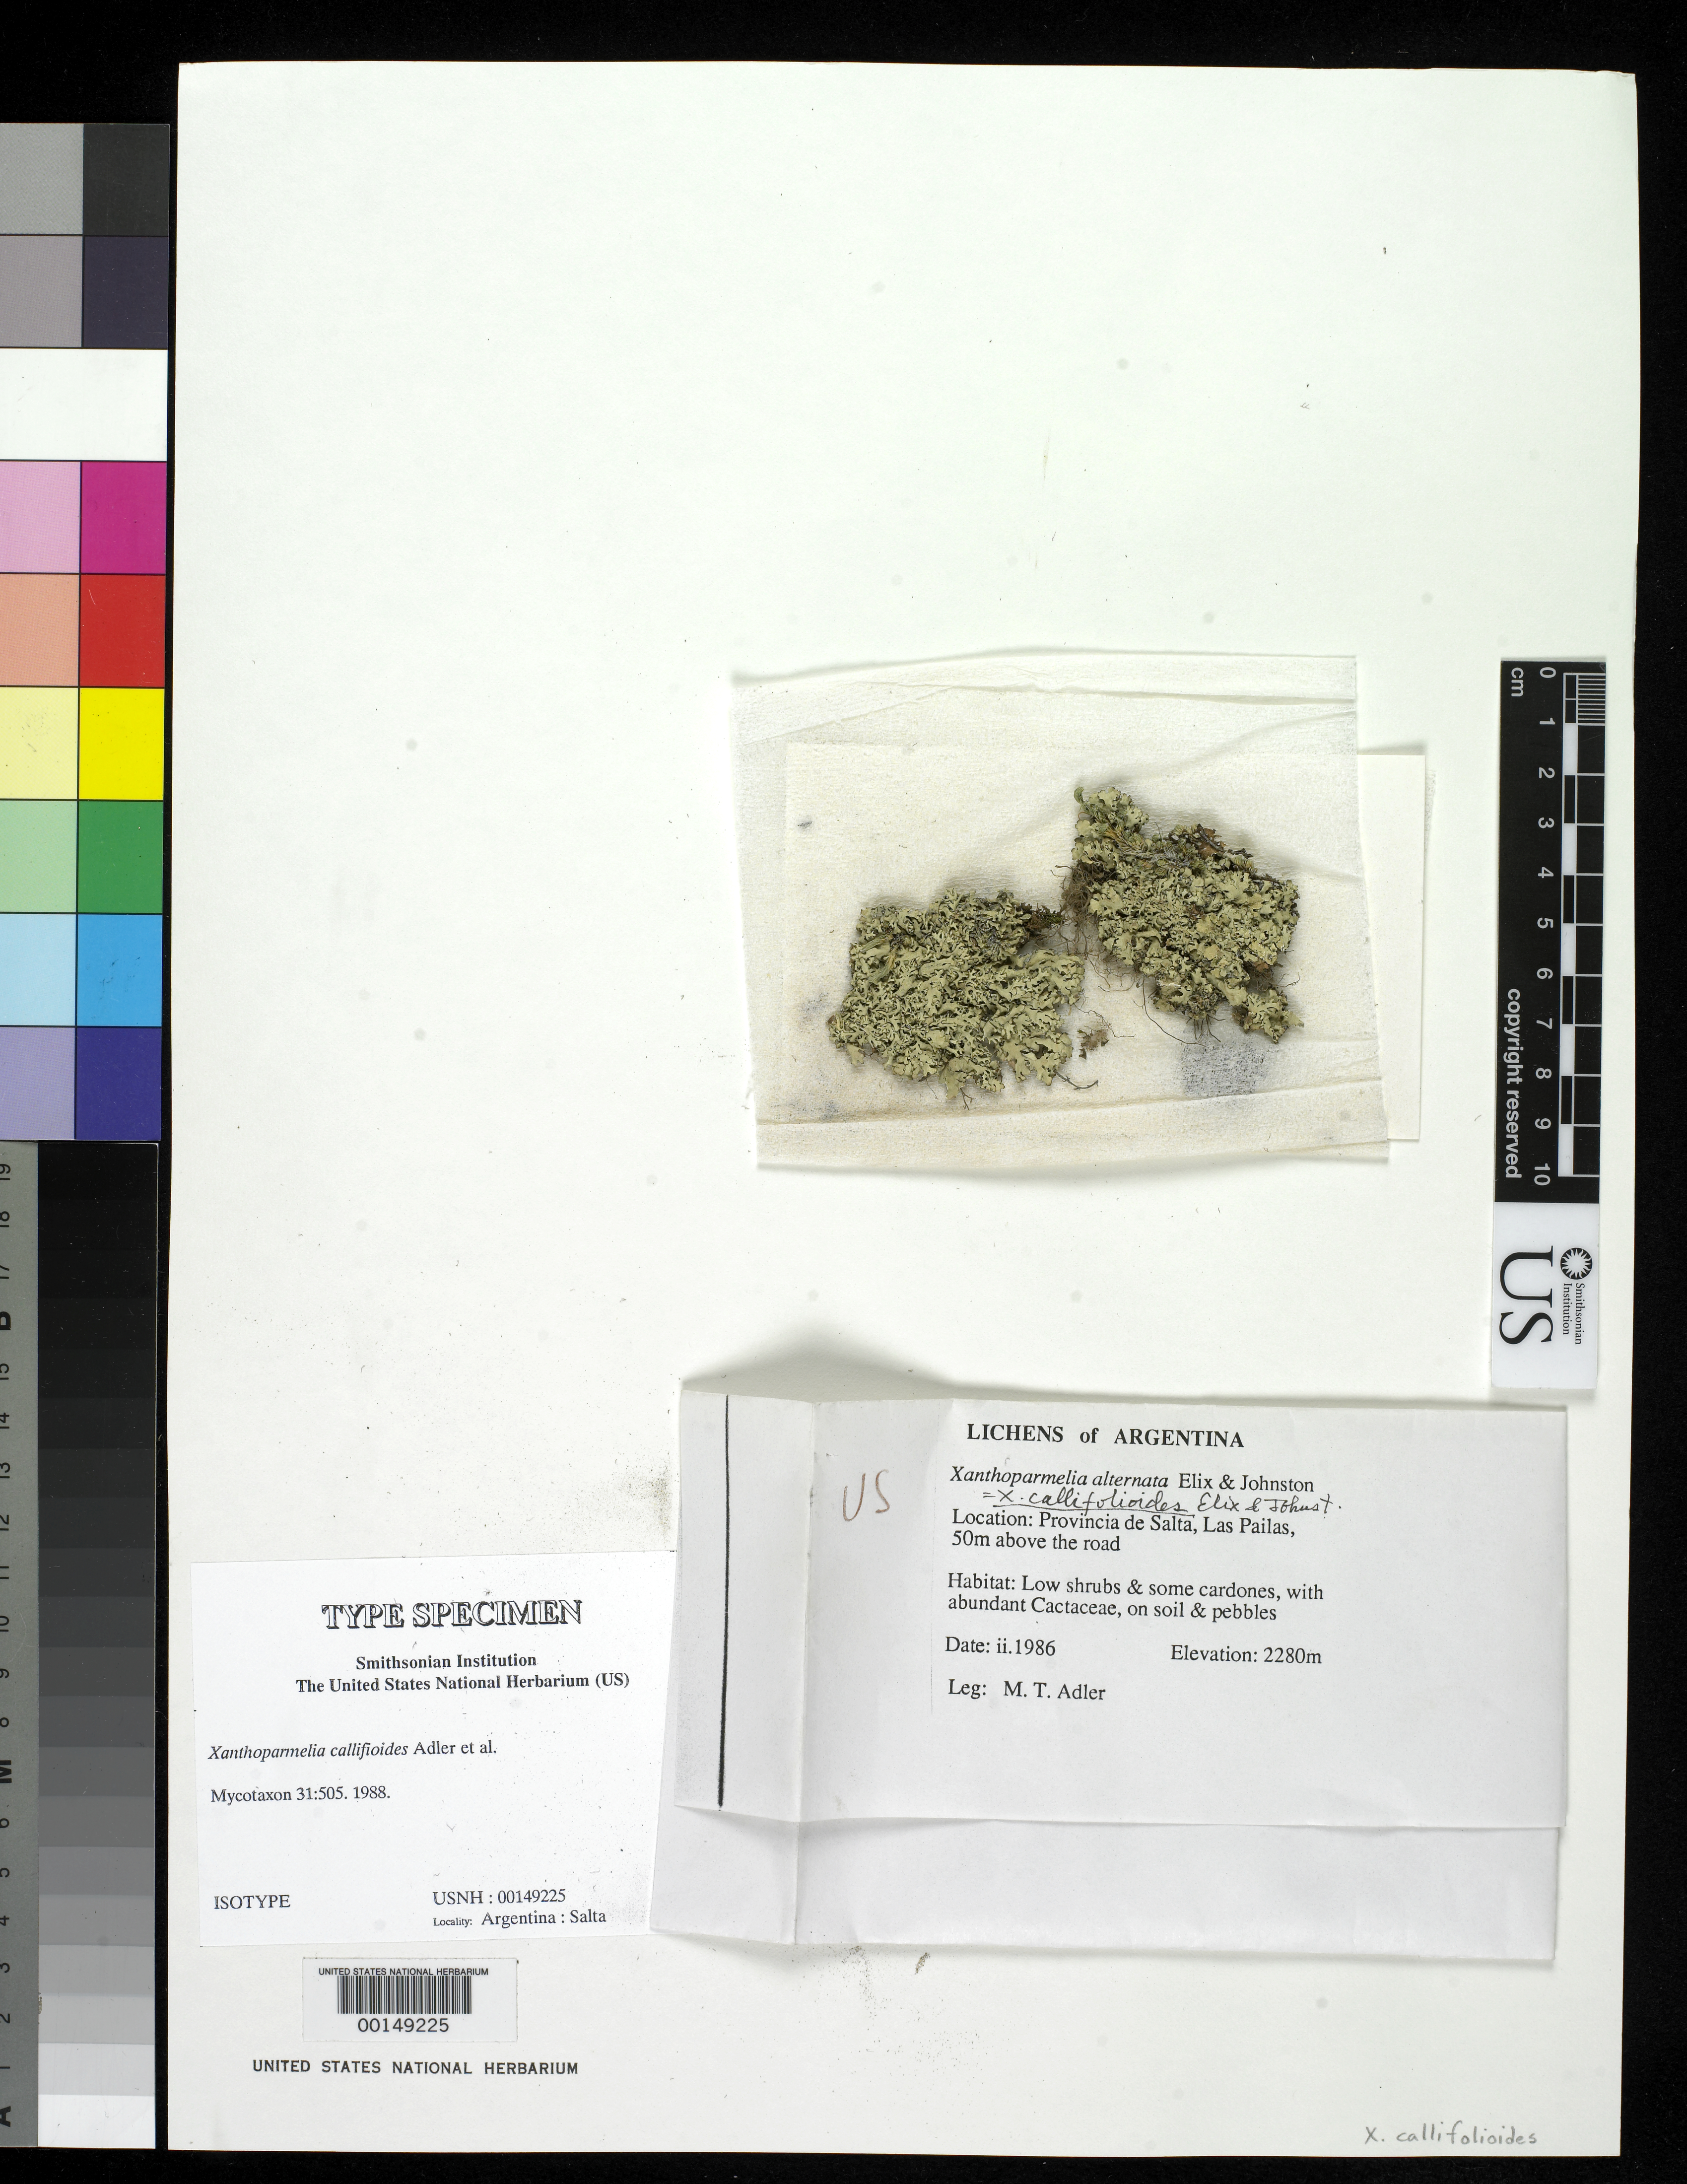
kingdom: Fungi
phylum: Ascomycota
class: Lecanoromycetes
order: Lecanorales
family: Parmeliaceae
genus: Xanthoparmelia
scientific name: Xanthoparmelia callifioides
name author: Adler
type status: Isotype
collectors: M. T. Adler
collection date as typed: Feb 1986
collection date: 1986-02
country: Argentina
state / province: Salta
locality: Las Pailas, 50 m above road, on soil and pebbles.